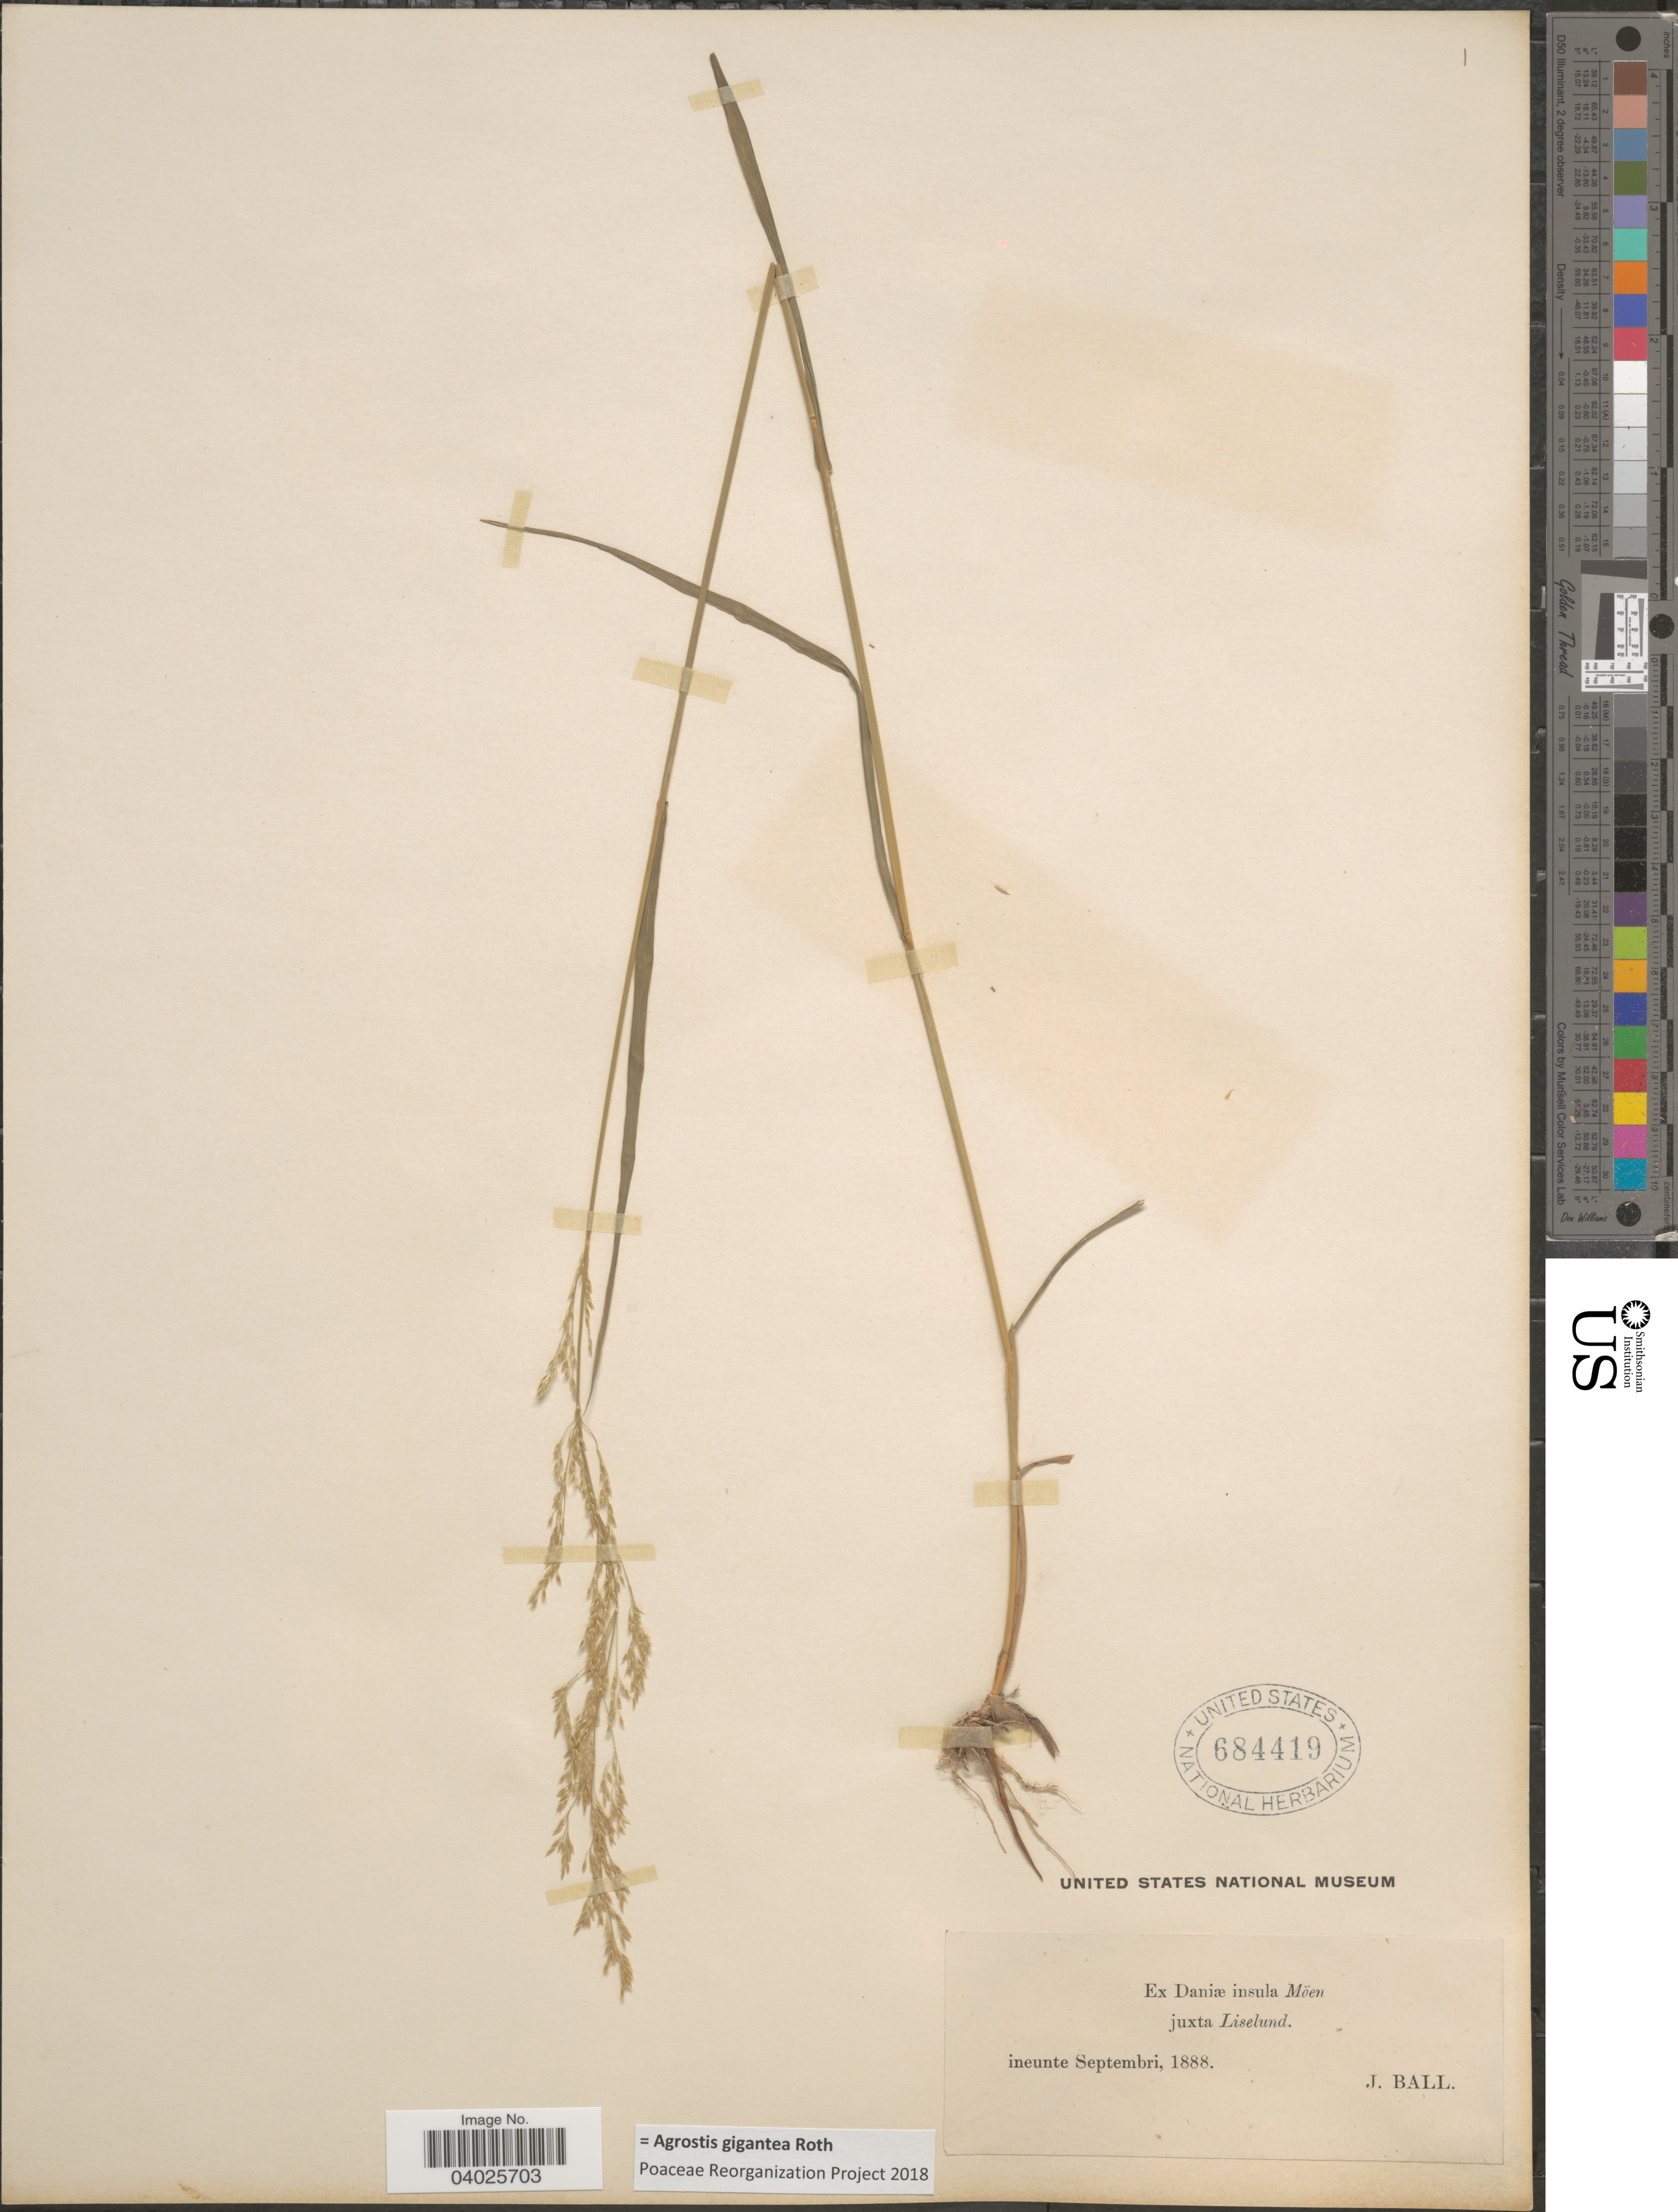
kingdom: Plantae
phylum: Tracheophyta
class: Liliopsida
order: Poales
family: Poaceae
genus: Agrostis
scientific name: Agrostis gigantea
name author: Roth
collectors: J. Ball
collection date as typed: inuente Septembri, 1888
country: Denmark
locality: Ex Daniæ insula Möen juxta Liselund.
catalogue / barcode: US 684419